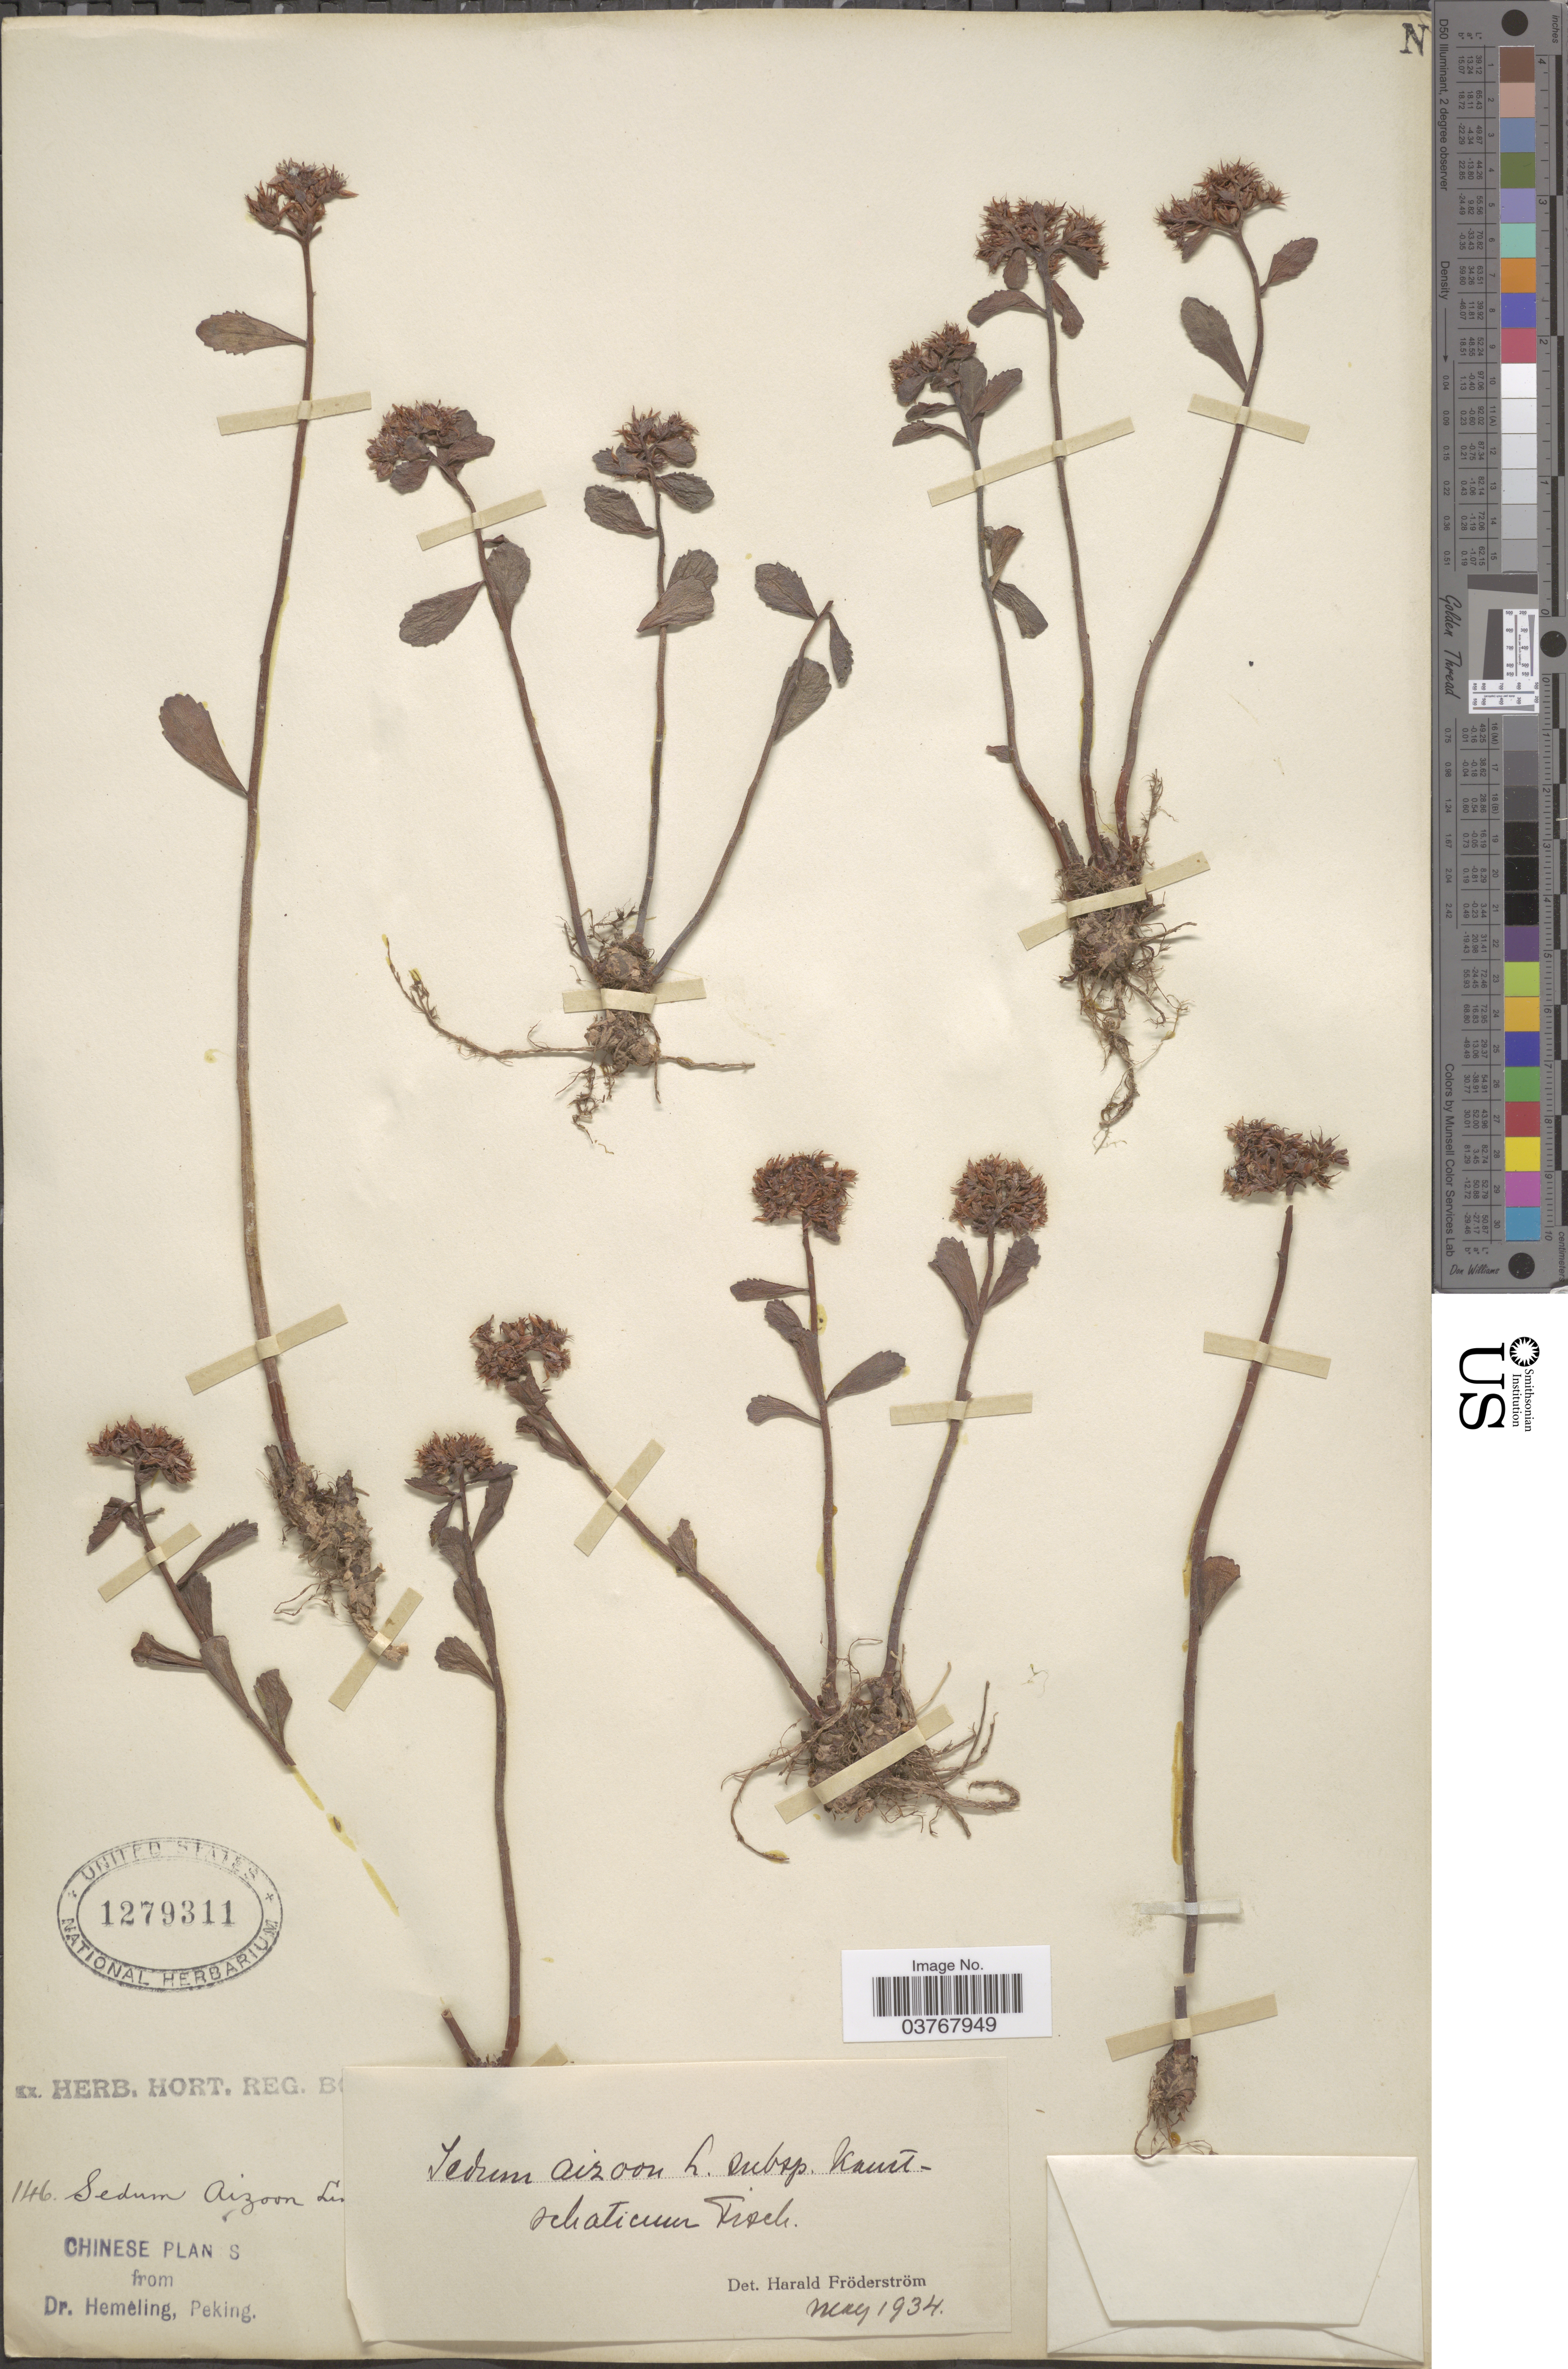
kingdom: Plantae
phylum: Tracheophyta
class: Magnoliopsida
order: Saxifragales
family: Crassulaceae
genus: Phedimus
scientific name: Phedimus aizoon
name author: (L.) 't Hart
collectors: -. Hemeling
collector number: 146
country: China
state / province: Beijing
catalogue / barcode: US 1279311